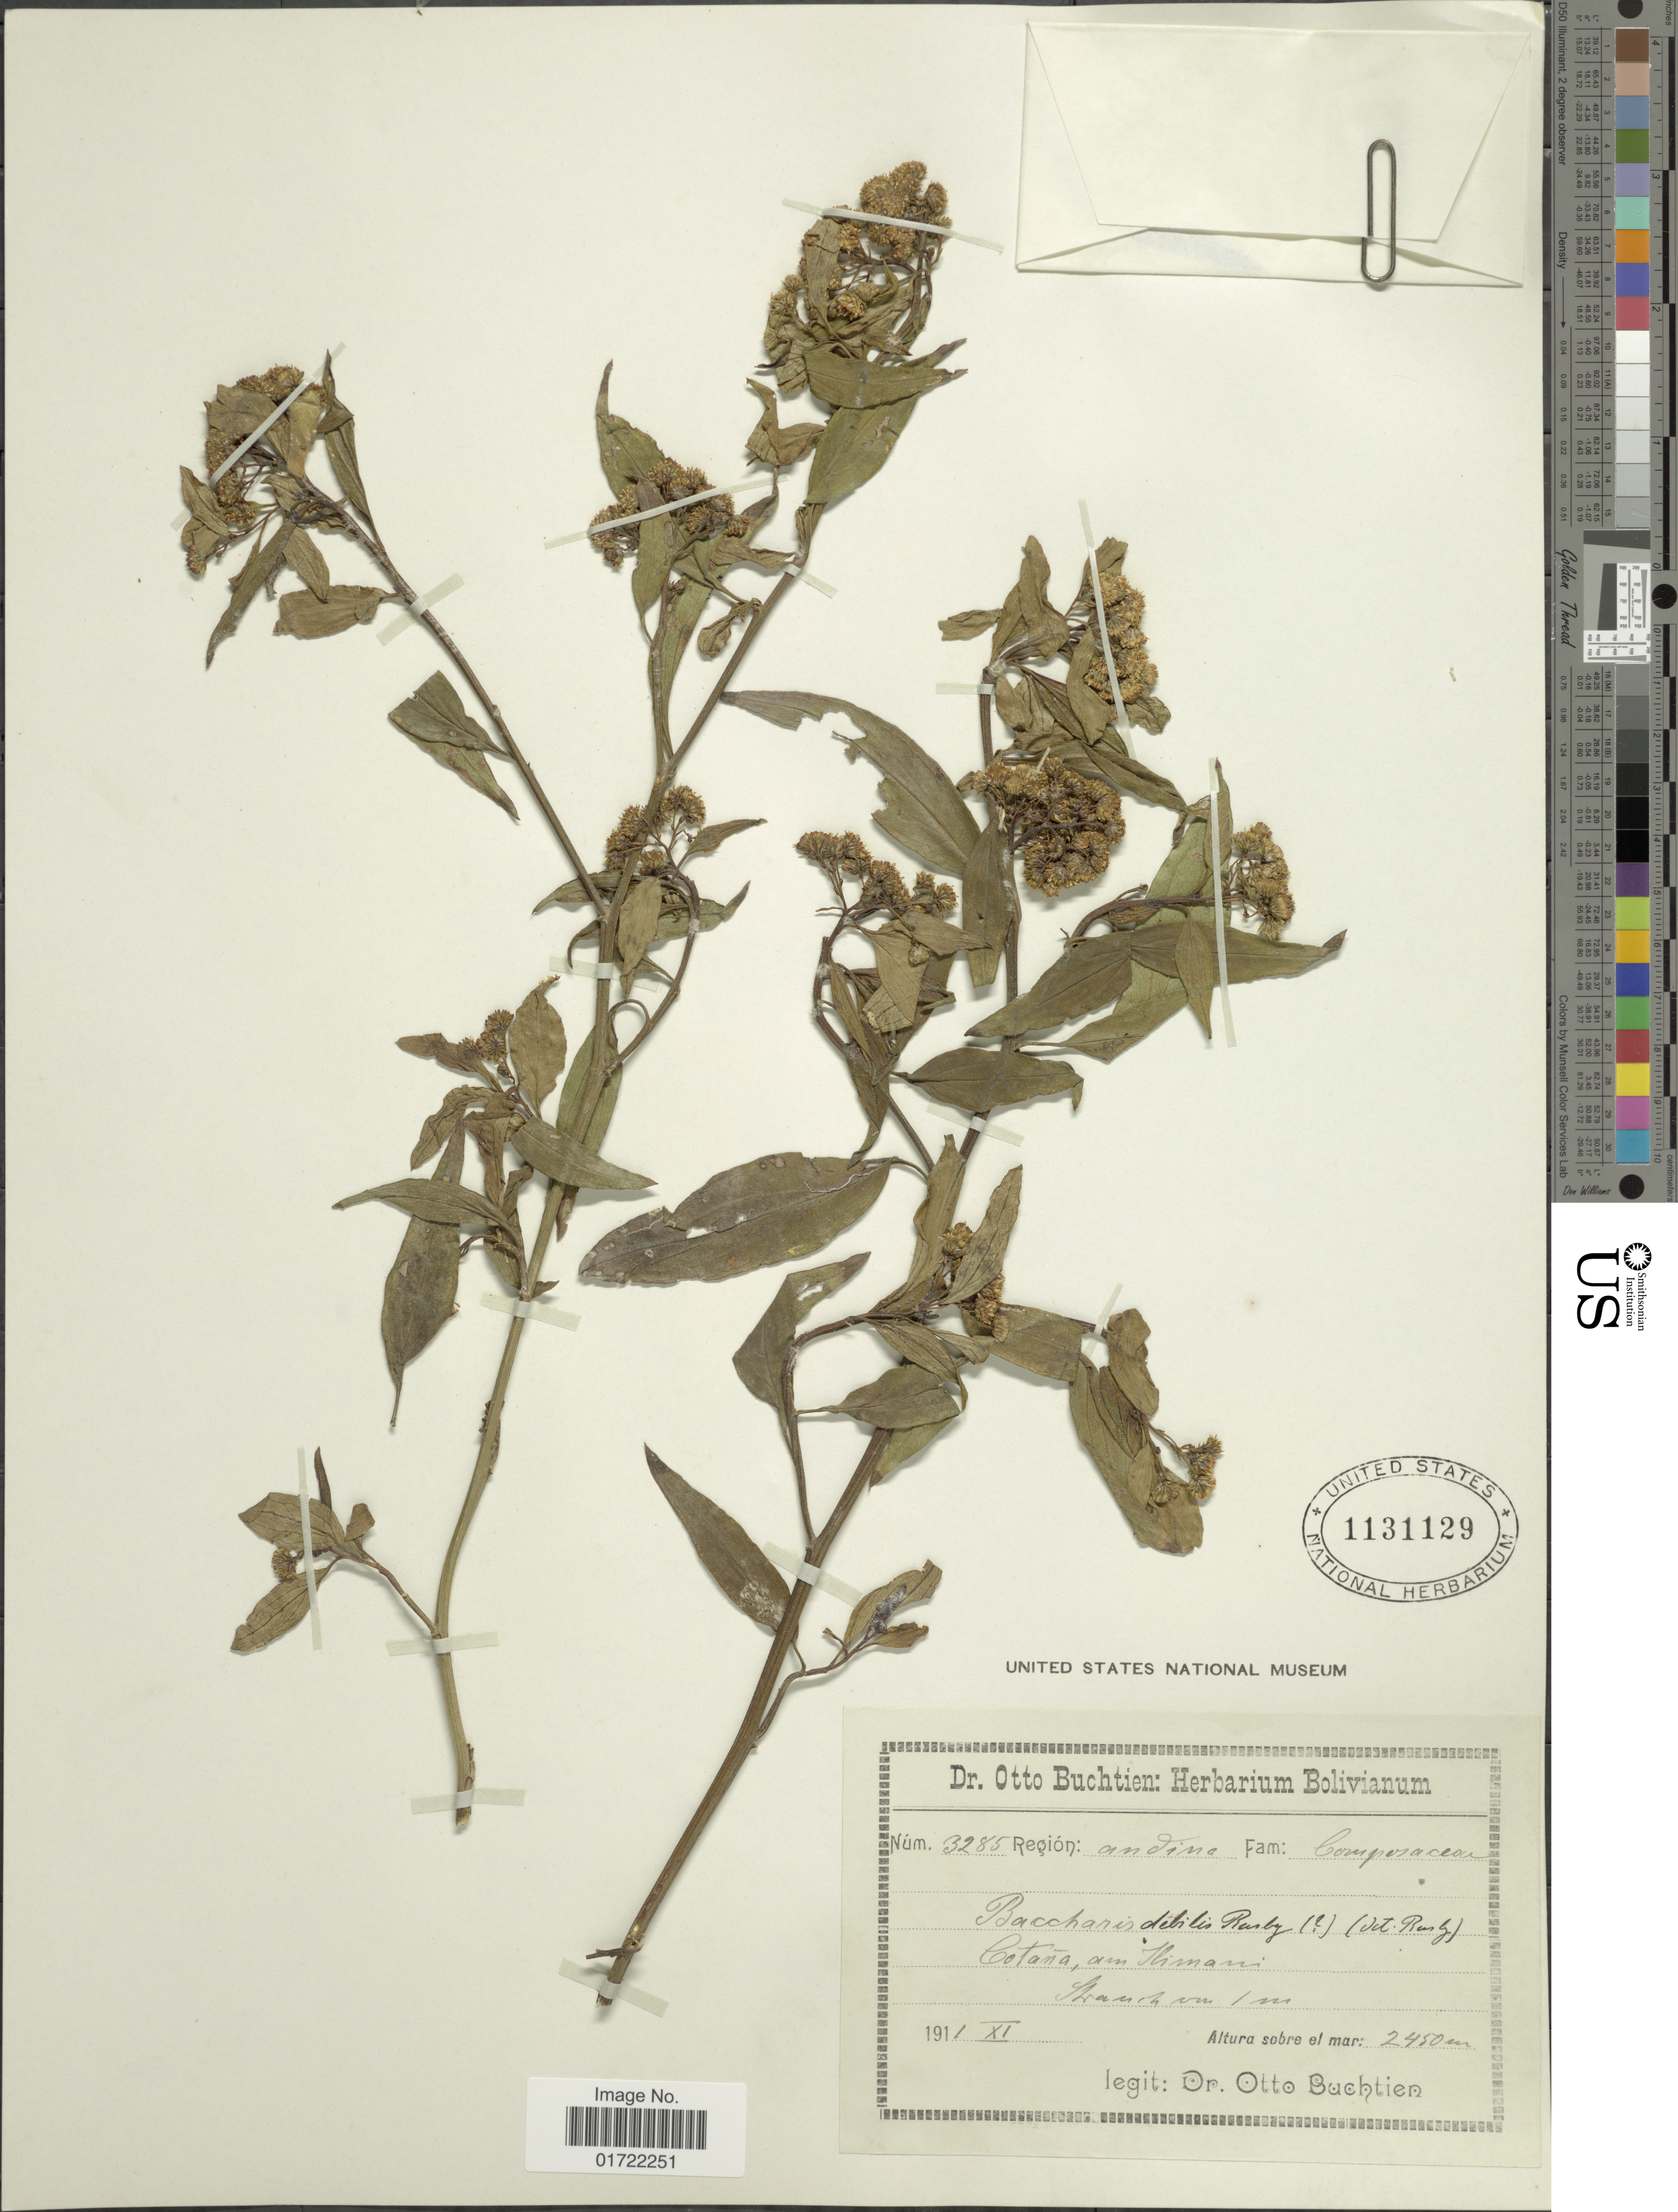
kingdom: Plantae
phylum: Tracheophyta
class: Magnoliopsida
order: Asterales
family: Asteraceae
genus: Baccharis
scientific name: Baccharis debilis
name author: Rusby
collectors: O. Buchtien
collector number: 3285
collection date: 1911-11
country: Bolivia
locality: Cotana, am Ilimani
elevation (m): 2450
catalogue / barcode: US 1131129